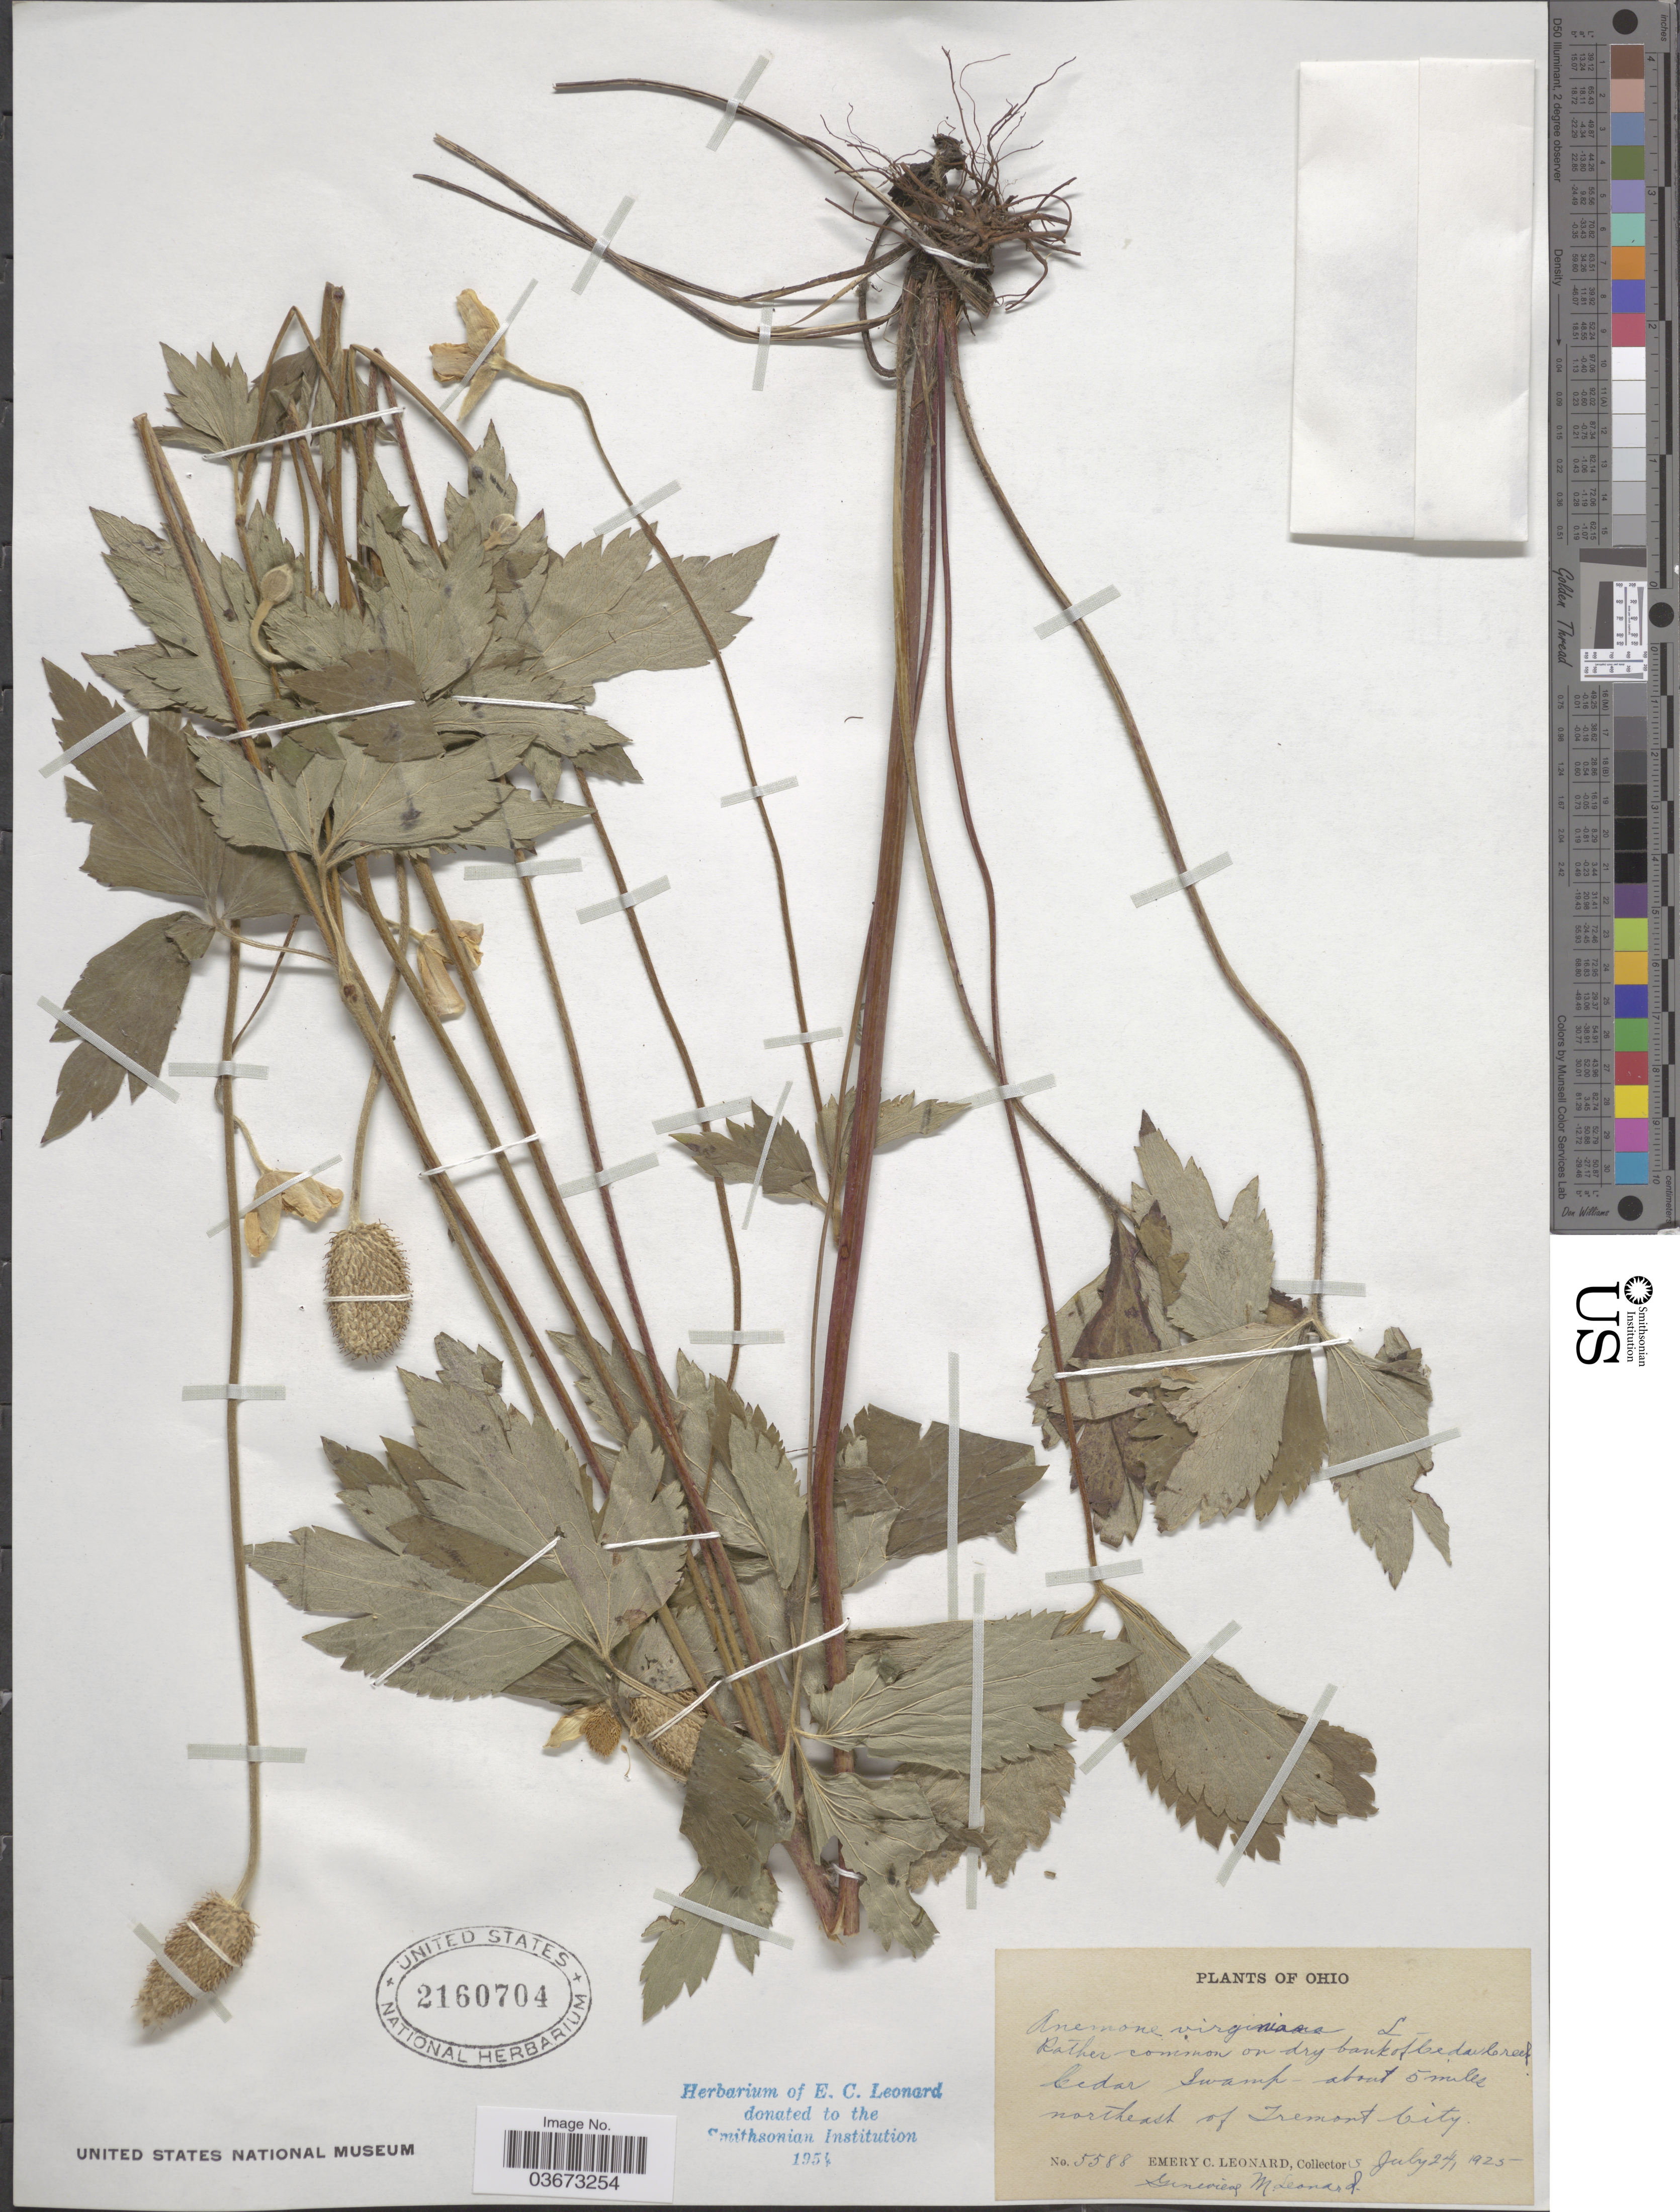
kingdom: Plantae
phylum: Tracheophyta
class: Magnoliopsida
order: Ranunculales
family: Ranunculaceae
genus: Anemone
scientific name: Anemone virginiana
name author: L.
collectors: E. C. Leonard & G. M. Leonard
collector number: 5588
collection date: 1925-07-24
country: United States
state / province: Ohio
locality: Banks of Cedar Creek. Cedar Swamp-about 5 miles northeast of Tremont City.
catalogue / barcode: US 2160704